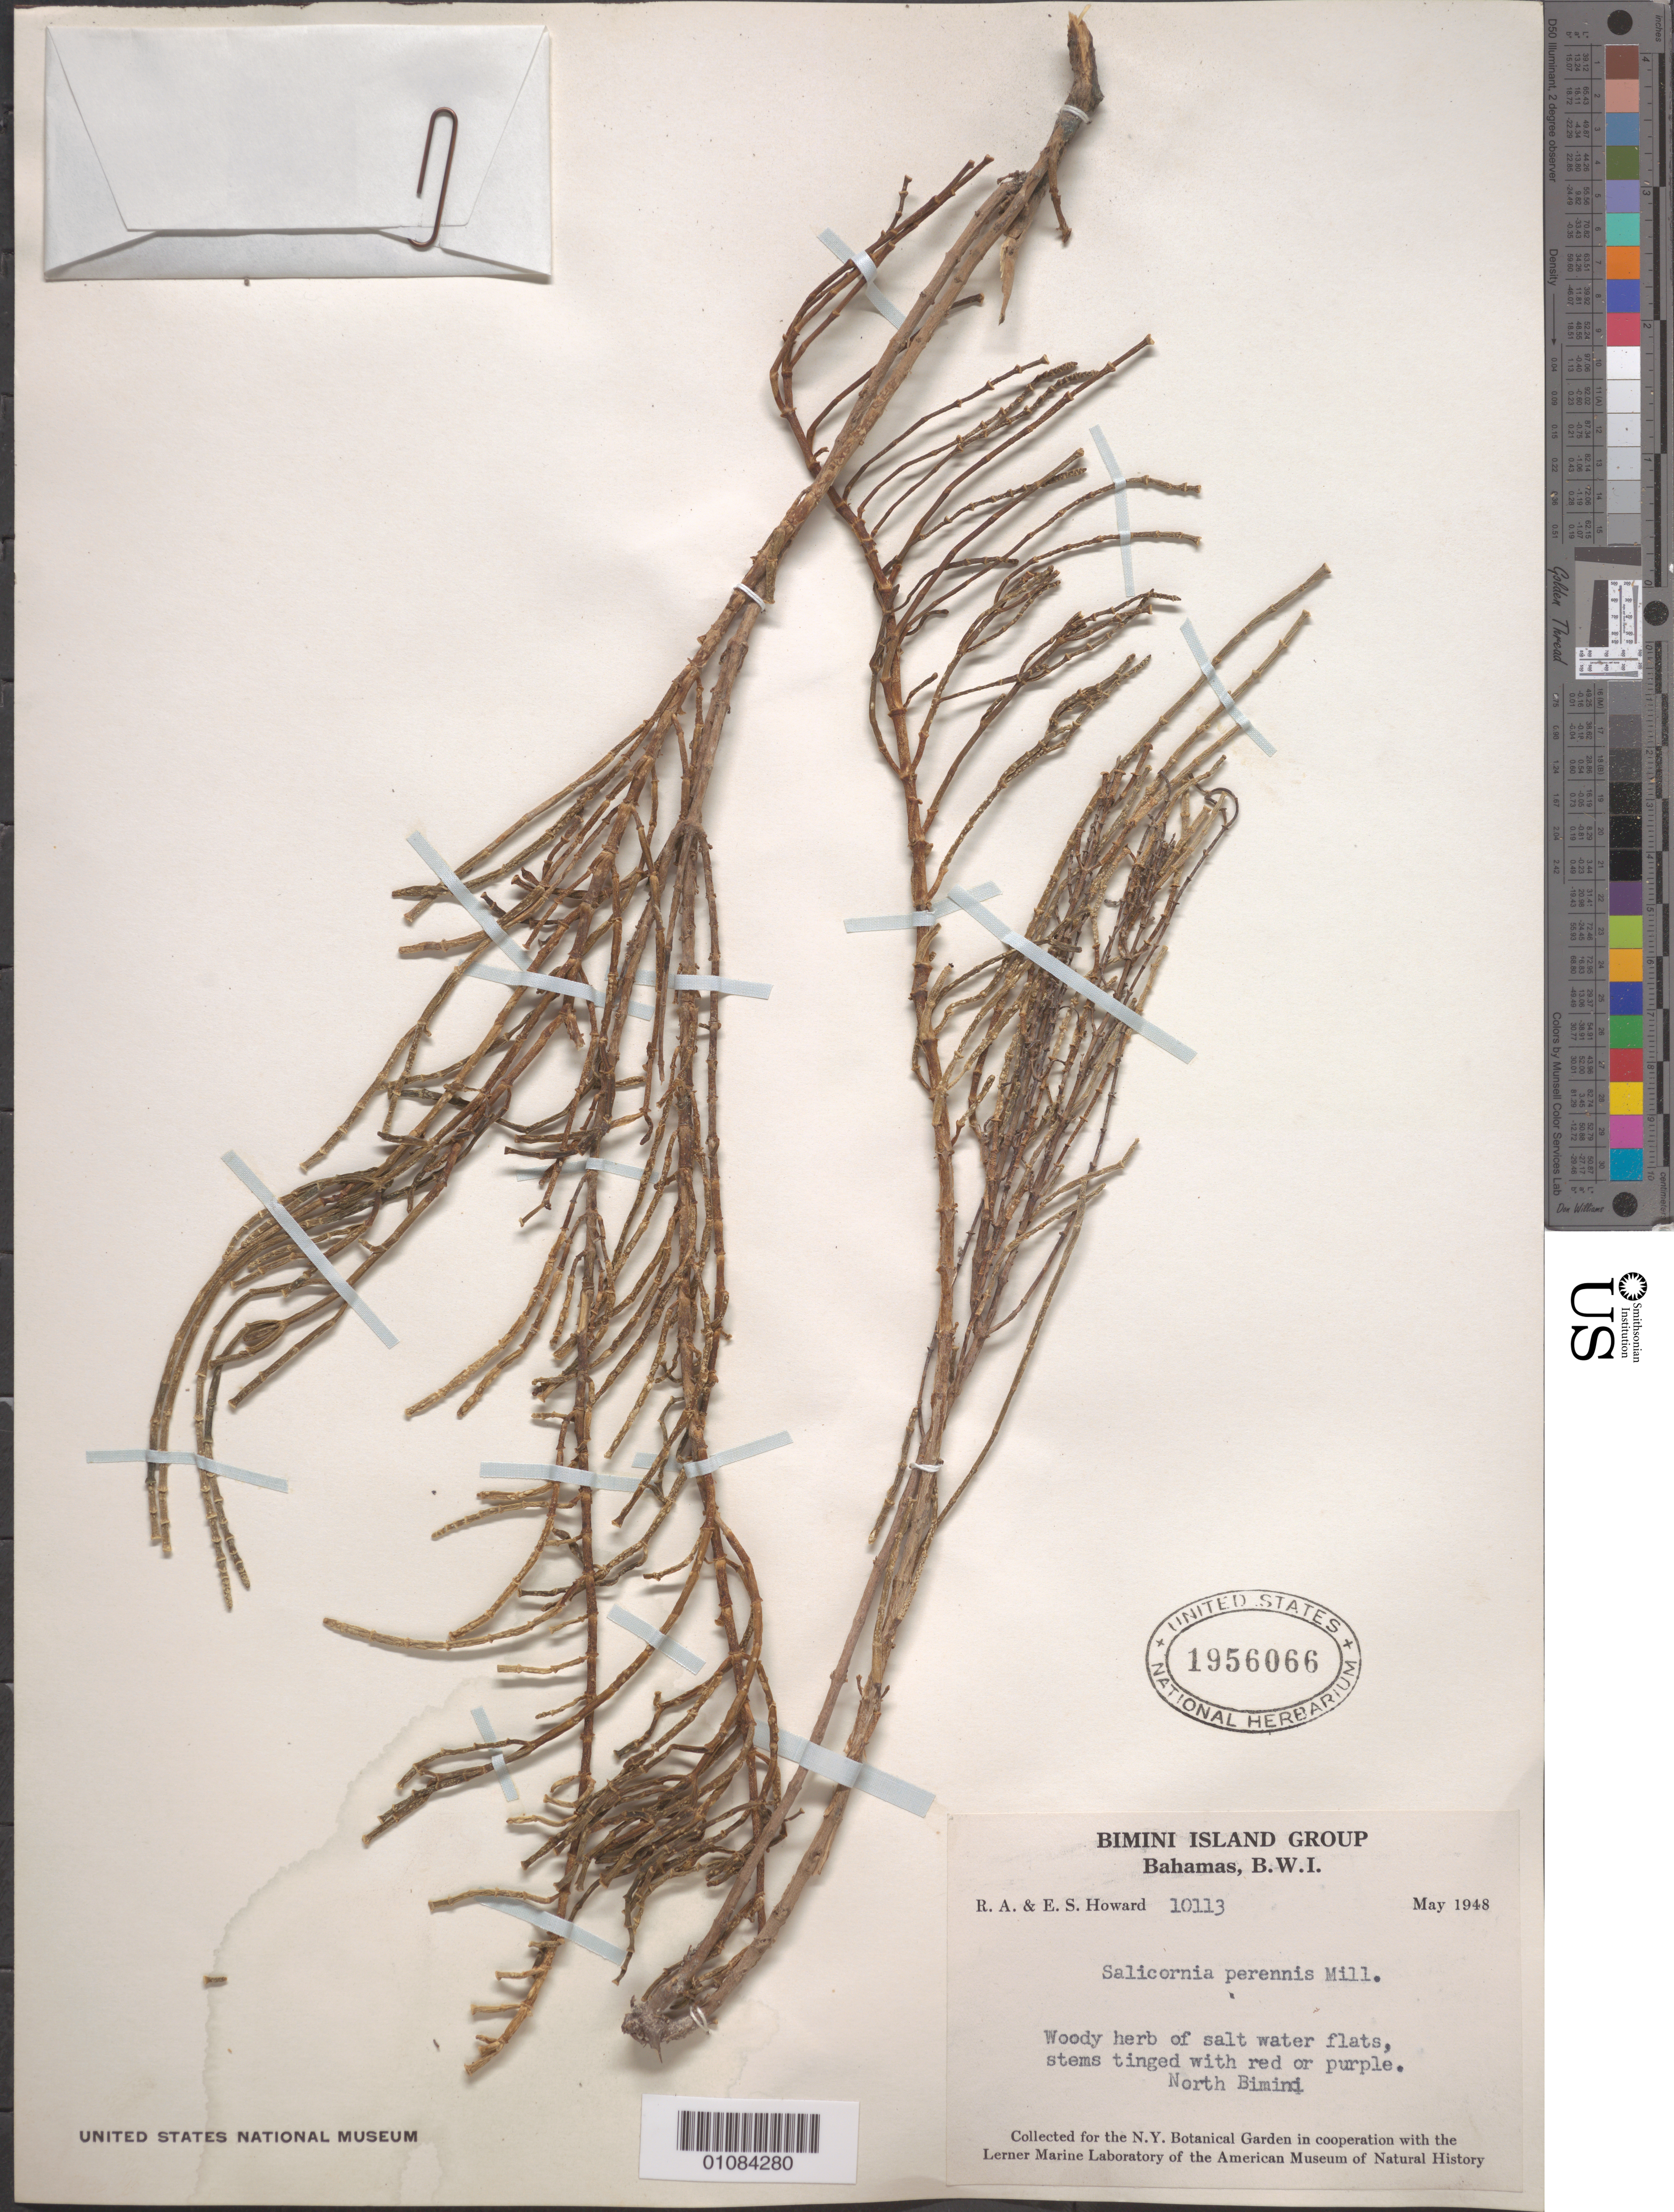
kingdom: Plantae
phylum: Tracheophyta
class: Magnoliopsida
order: Caryophyllales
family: Amaranthaceae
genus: Salicornia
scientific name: Salicornia perennis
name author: Mill.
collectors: R. A. Howard & E. S. Howard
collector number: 10113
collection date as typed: May 1948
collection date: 1948-05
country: Bahamas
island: North Bimini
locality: North bimini.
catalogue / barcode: US 1956066